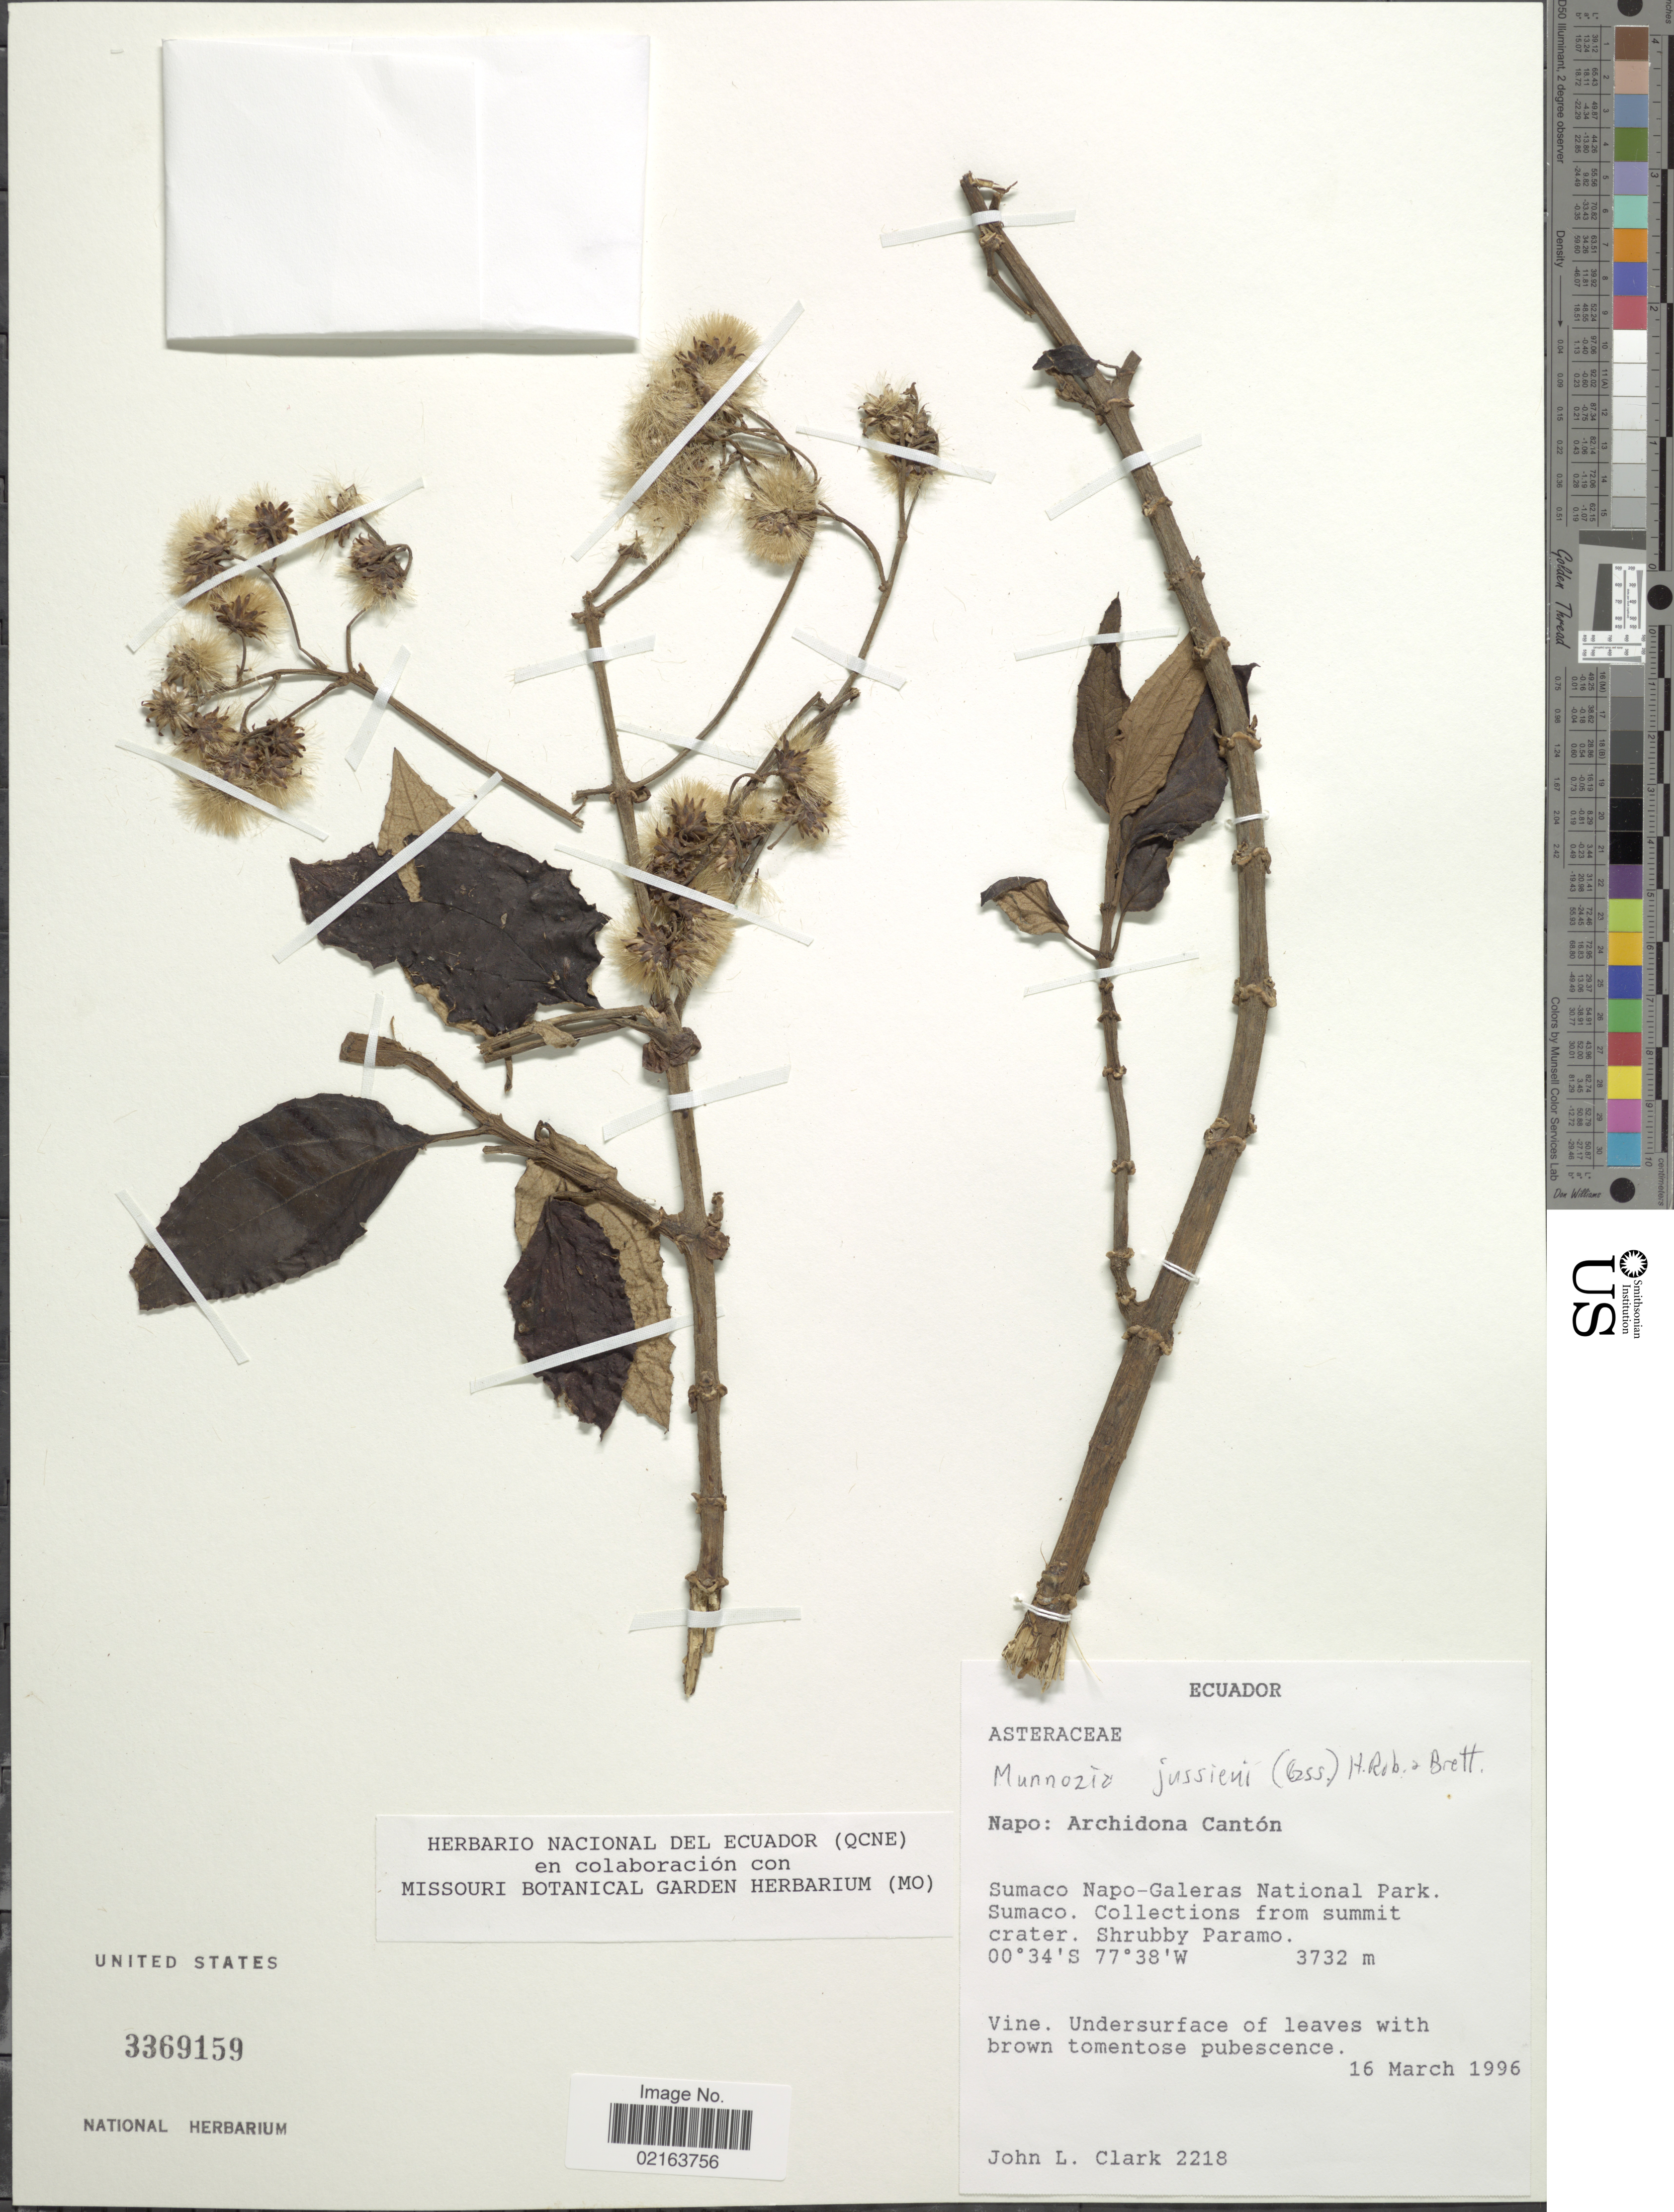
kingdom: Plantae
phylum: Tracheophyta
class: Magnoliopsida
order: Asterales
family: Asteraceae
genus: Munnozia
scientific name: Munnozia jussieui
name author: (Cass.) H. Rob. & Brettell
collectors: J. L. Clark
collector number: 2218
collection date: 1996-03-16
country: Ecuador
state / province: Napo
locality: Napo: Archidona Canton, Sumaco Napo-Galeras National Park Sumaco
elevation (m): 3732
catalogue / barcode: US 3369159